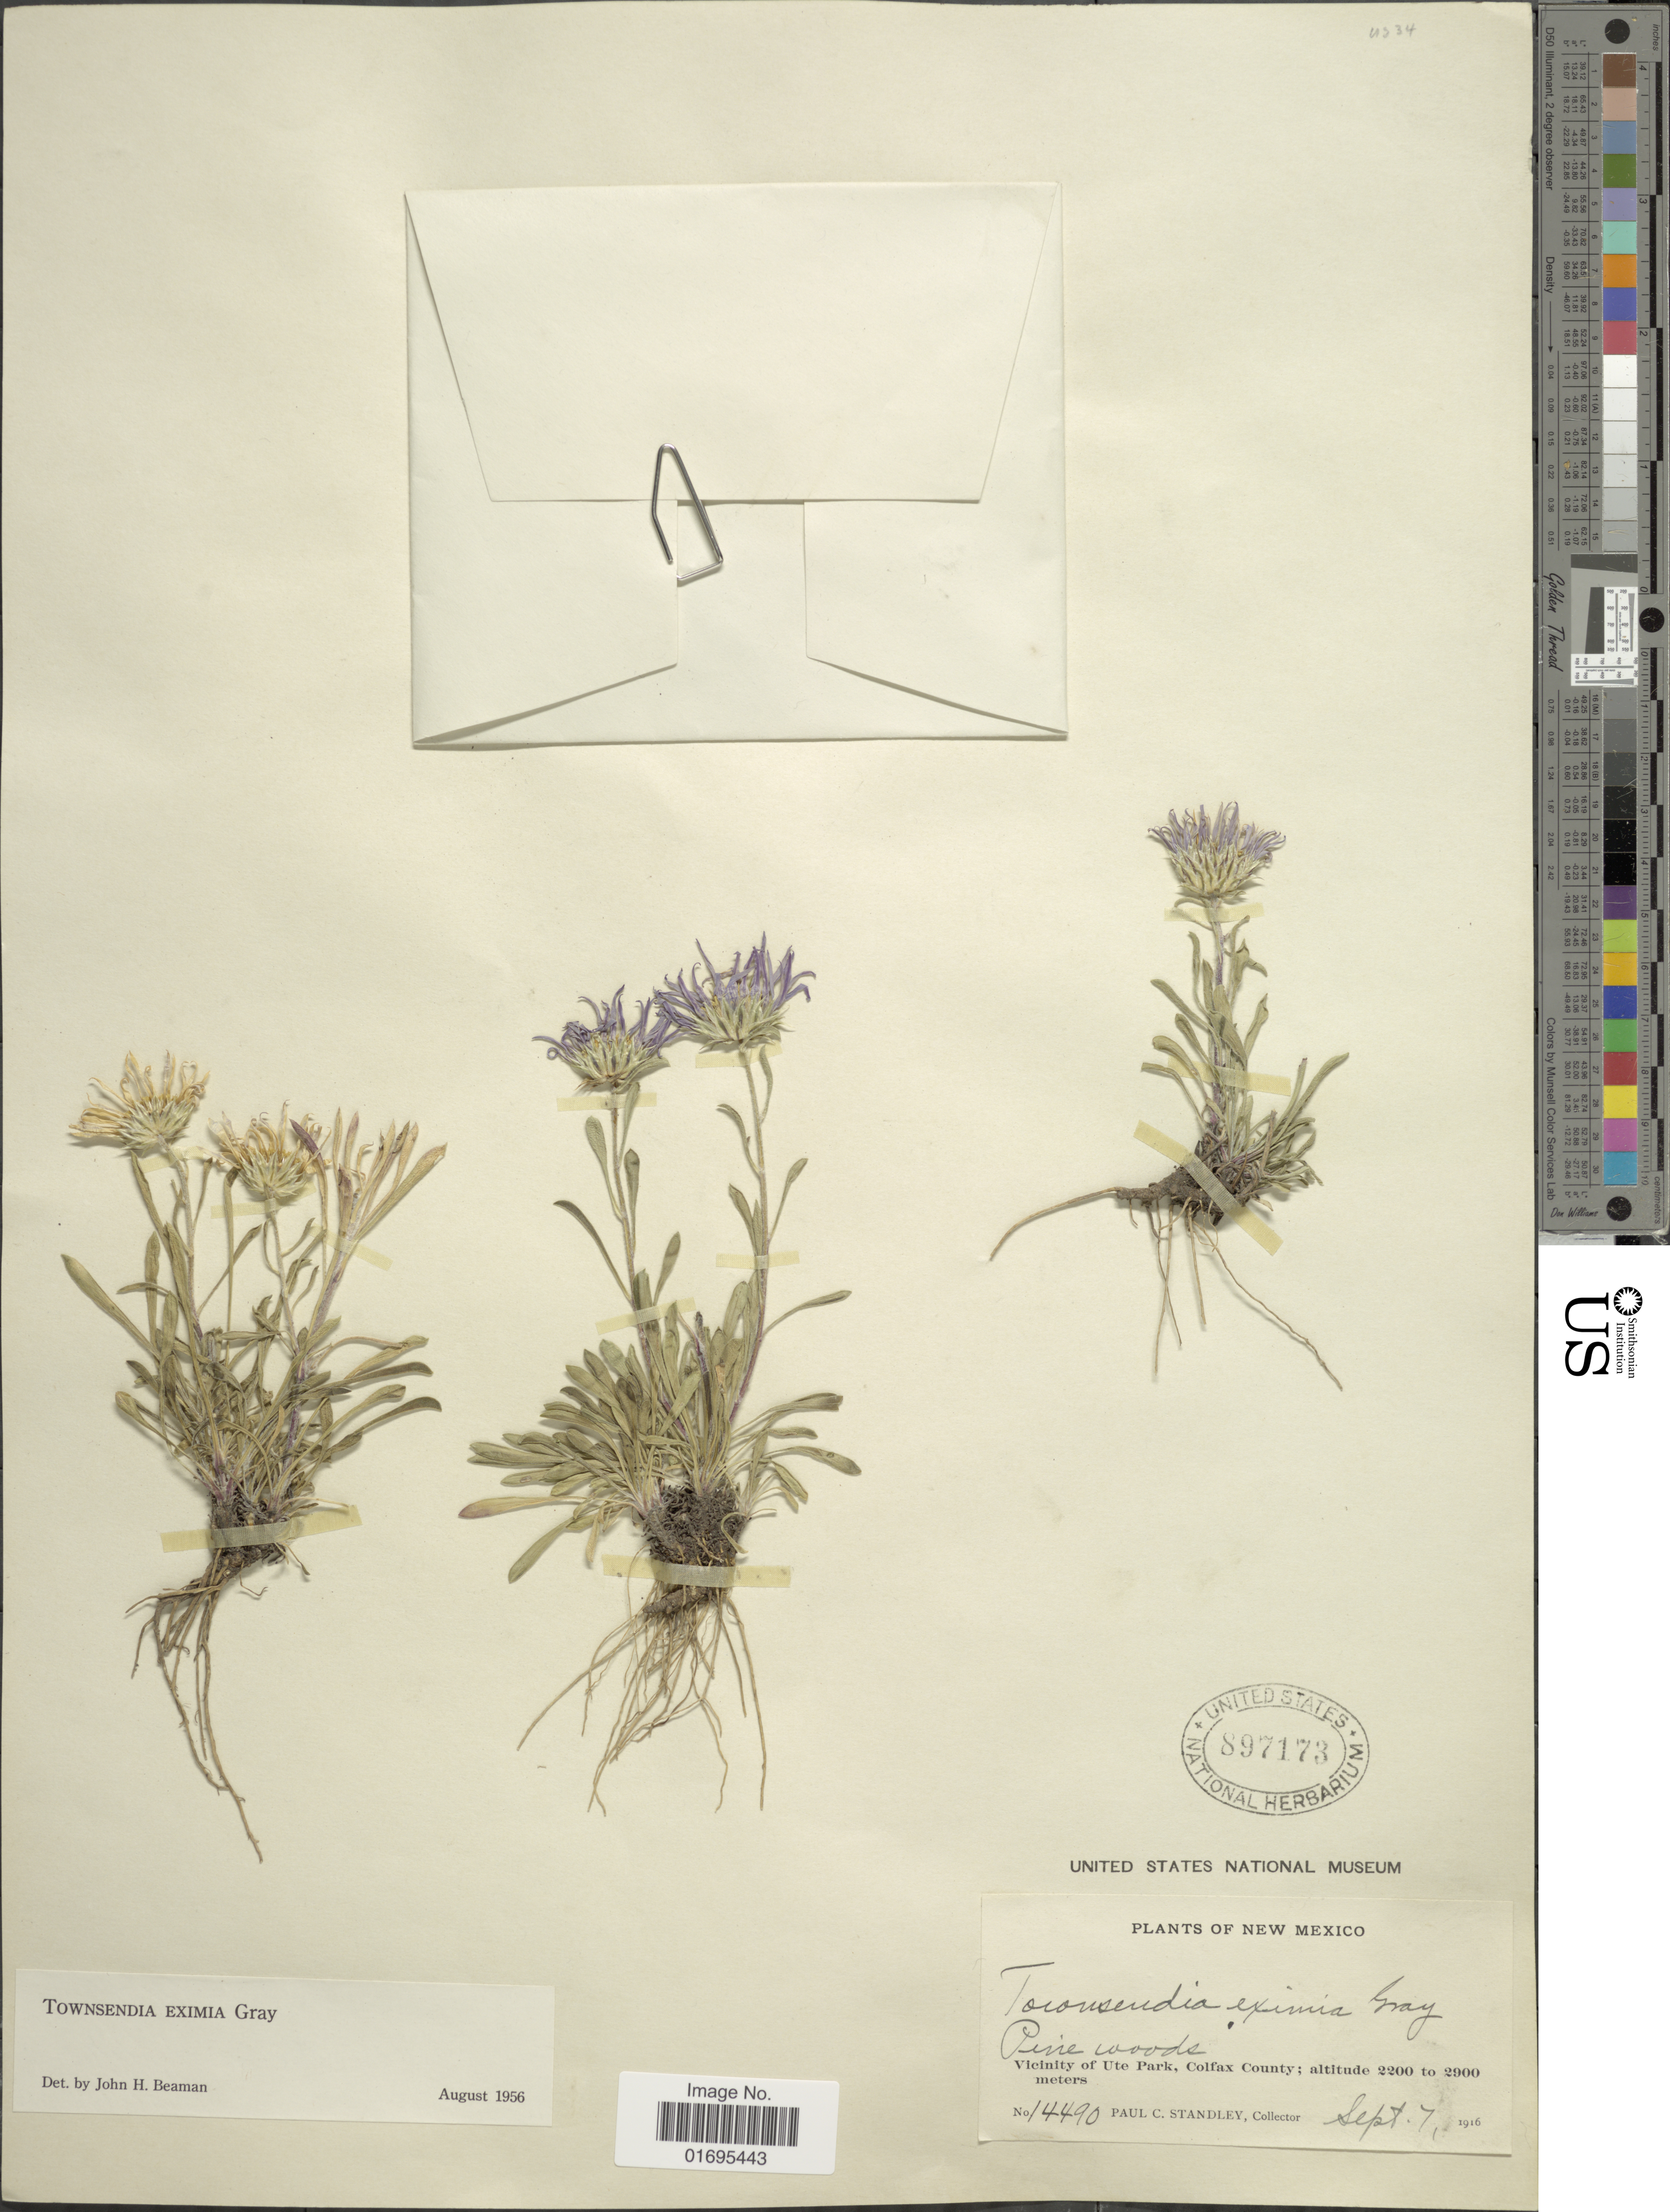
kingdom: Plantae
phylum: Tracheophyta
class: Magnoliopsida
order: Asterales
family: Asteraceae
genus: Townsendia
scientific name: Townsendia eximia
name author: A. Gray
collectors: P. C. Standley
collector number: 14490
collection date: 1916-09-07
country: United States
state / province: New Mexico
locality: Pine woods, Vicinity of Ute Park, Colfax County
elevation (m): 2200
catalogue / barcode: US 897173